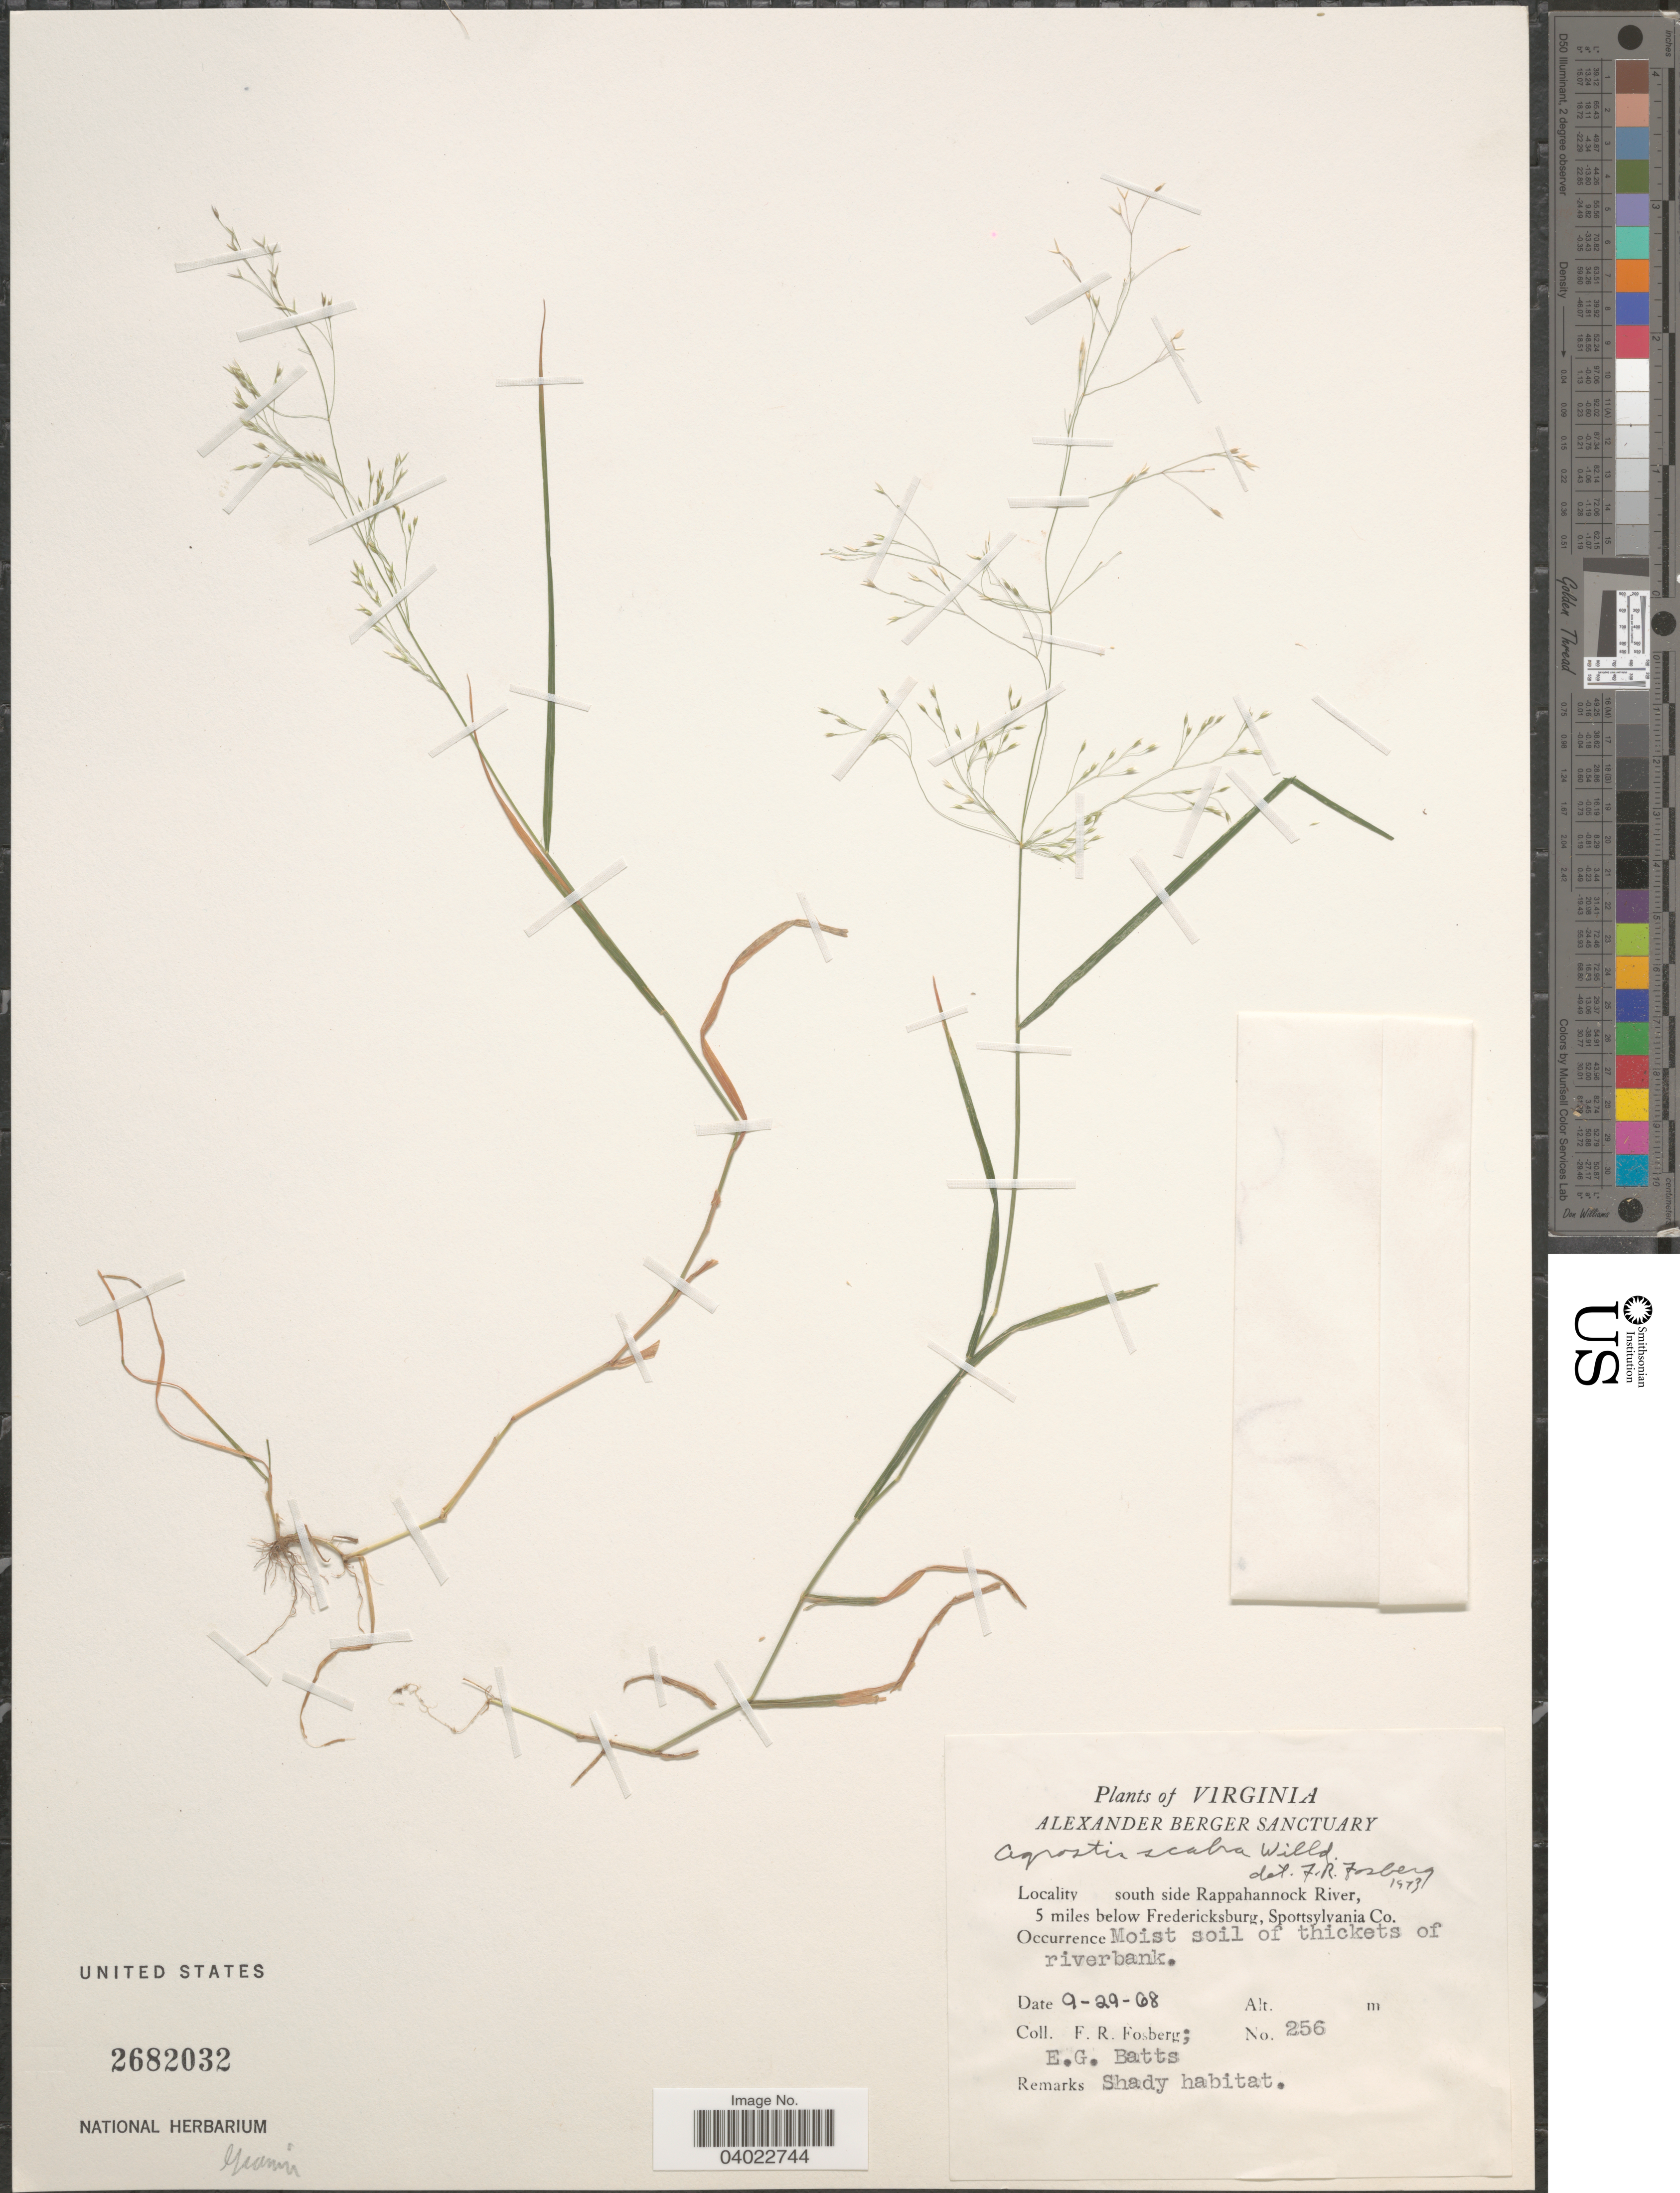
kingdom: Plantae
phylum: Tracheophyta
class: Liliopsida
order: Poales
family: Poaceae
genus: Agrostis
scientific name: Agrostis scabra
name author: Willd.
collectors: F. R. Fosberg & E. Batts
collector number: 256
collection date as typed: Transcribed d/m/y: 29/6/68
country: United States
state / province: Virginia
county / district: Spotsylvania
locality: Alexander Berger Sanctuary. South side Rappahannock River, 5 miles below Fredericksburg.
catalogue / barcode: US 2682032